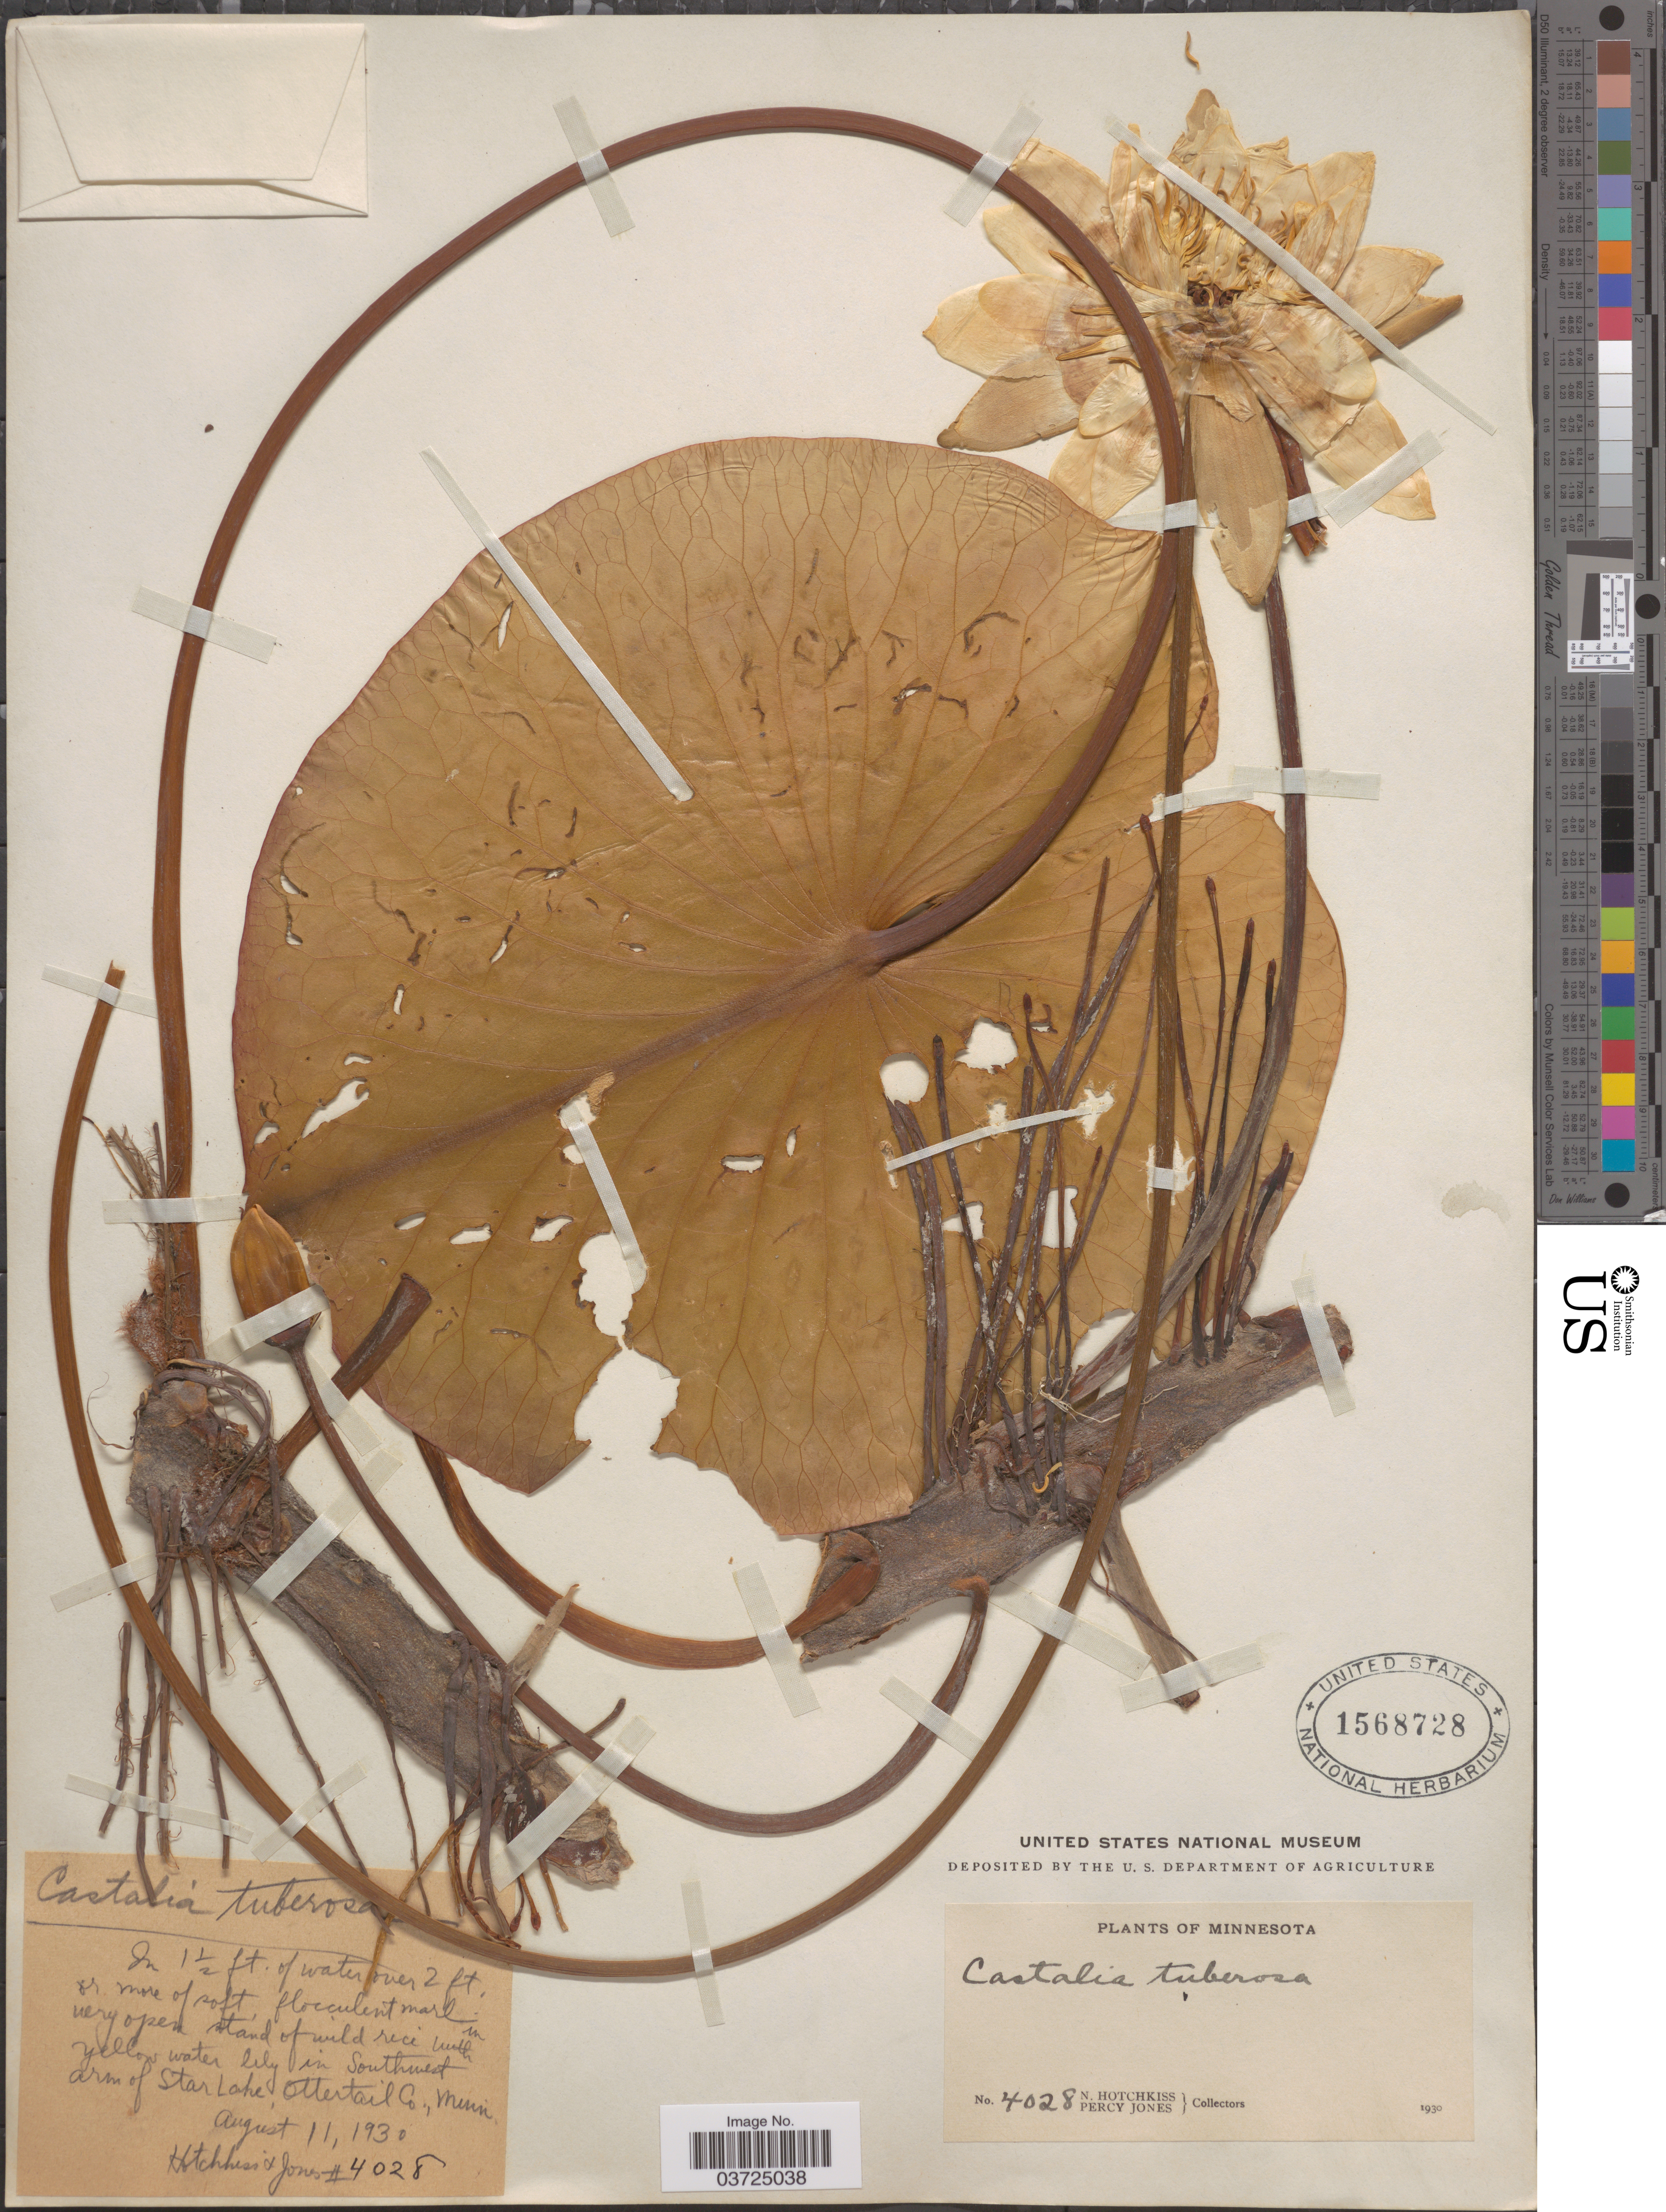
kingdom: Plantae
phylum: Tracheophyta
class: Magnoliopsida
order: Nymphaeales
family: Nymphaeaceae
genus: Nymphaea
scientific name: Nymphaea tuberosa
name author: Paine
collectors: N. Hotchkiss & P. Jones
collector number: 4028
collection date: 1930-08-11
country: United States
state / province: Minnesota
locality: Southwest arm of Star Lake, Ottertail Co.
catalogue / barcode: US 1568728